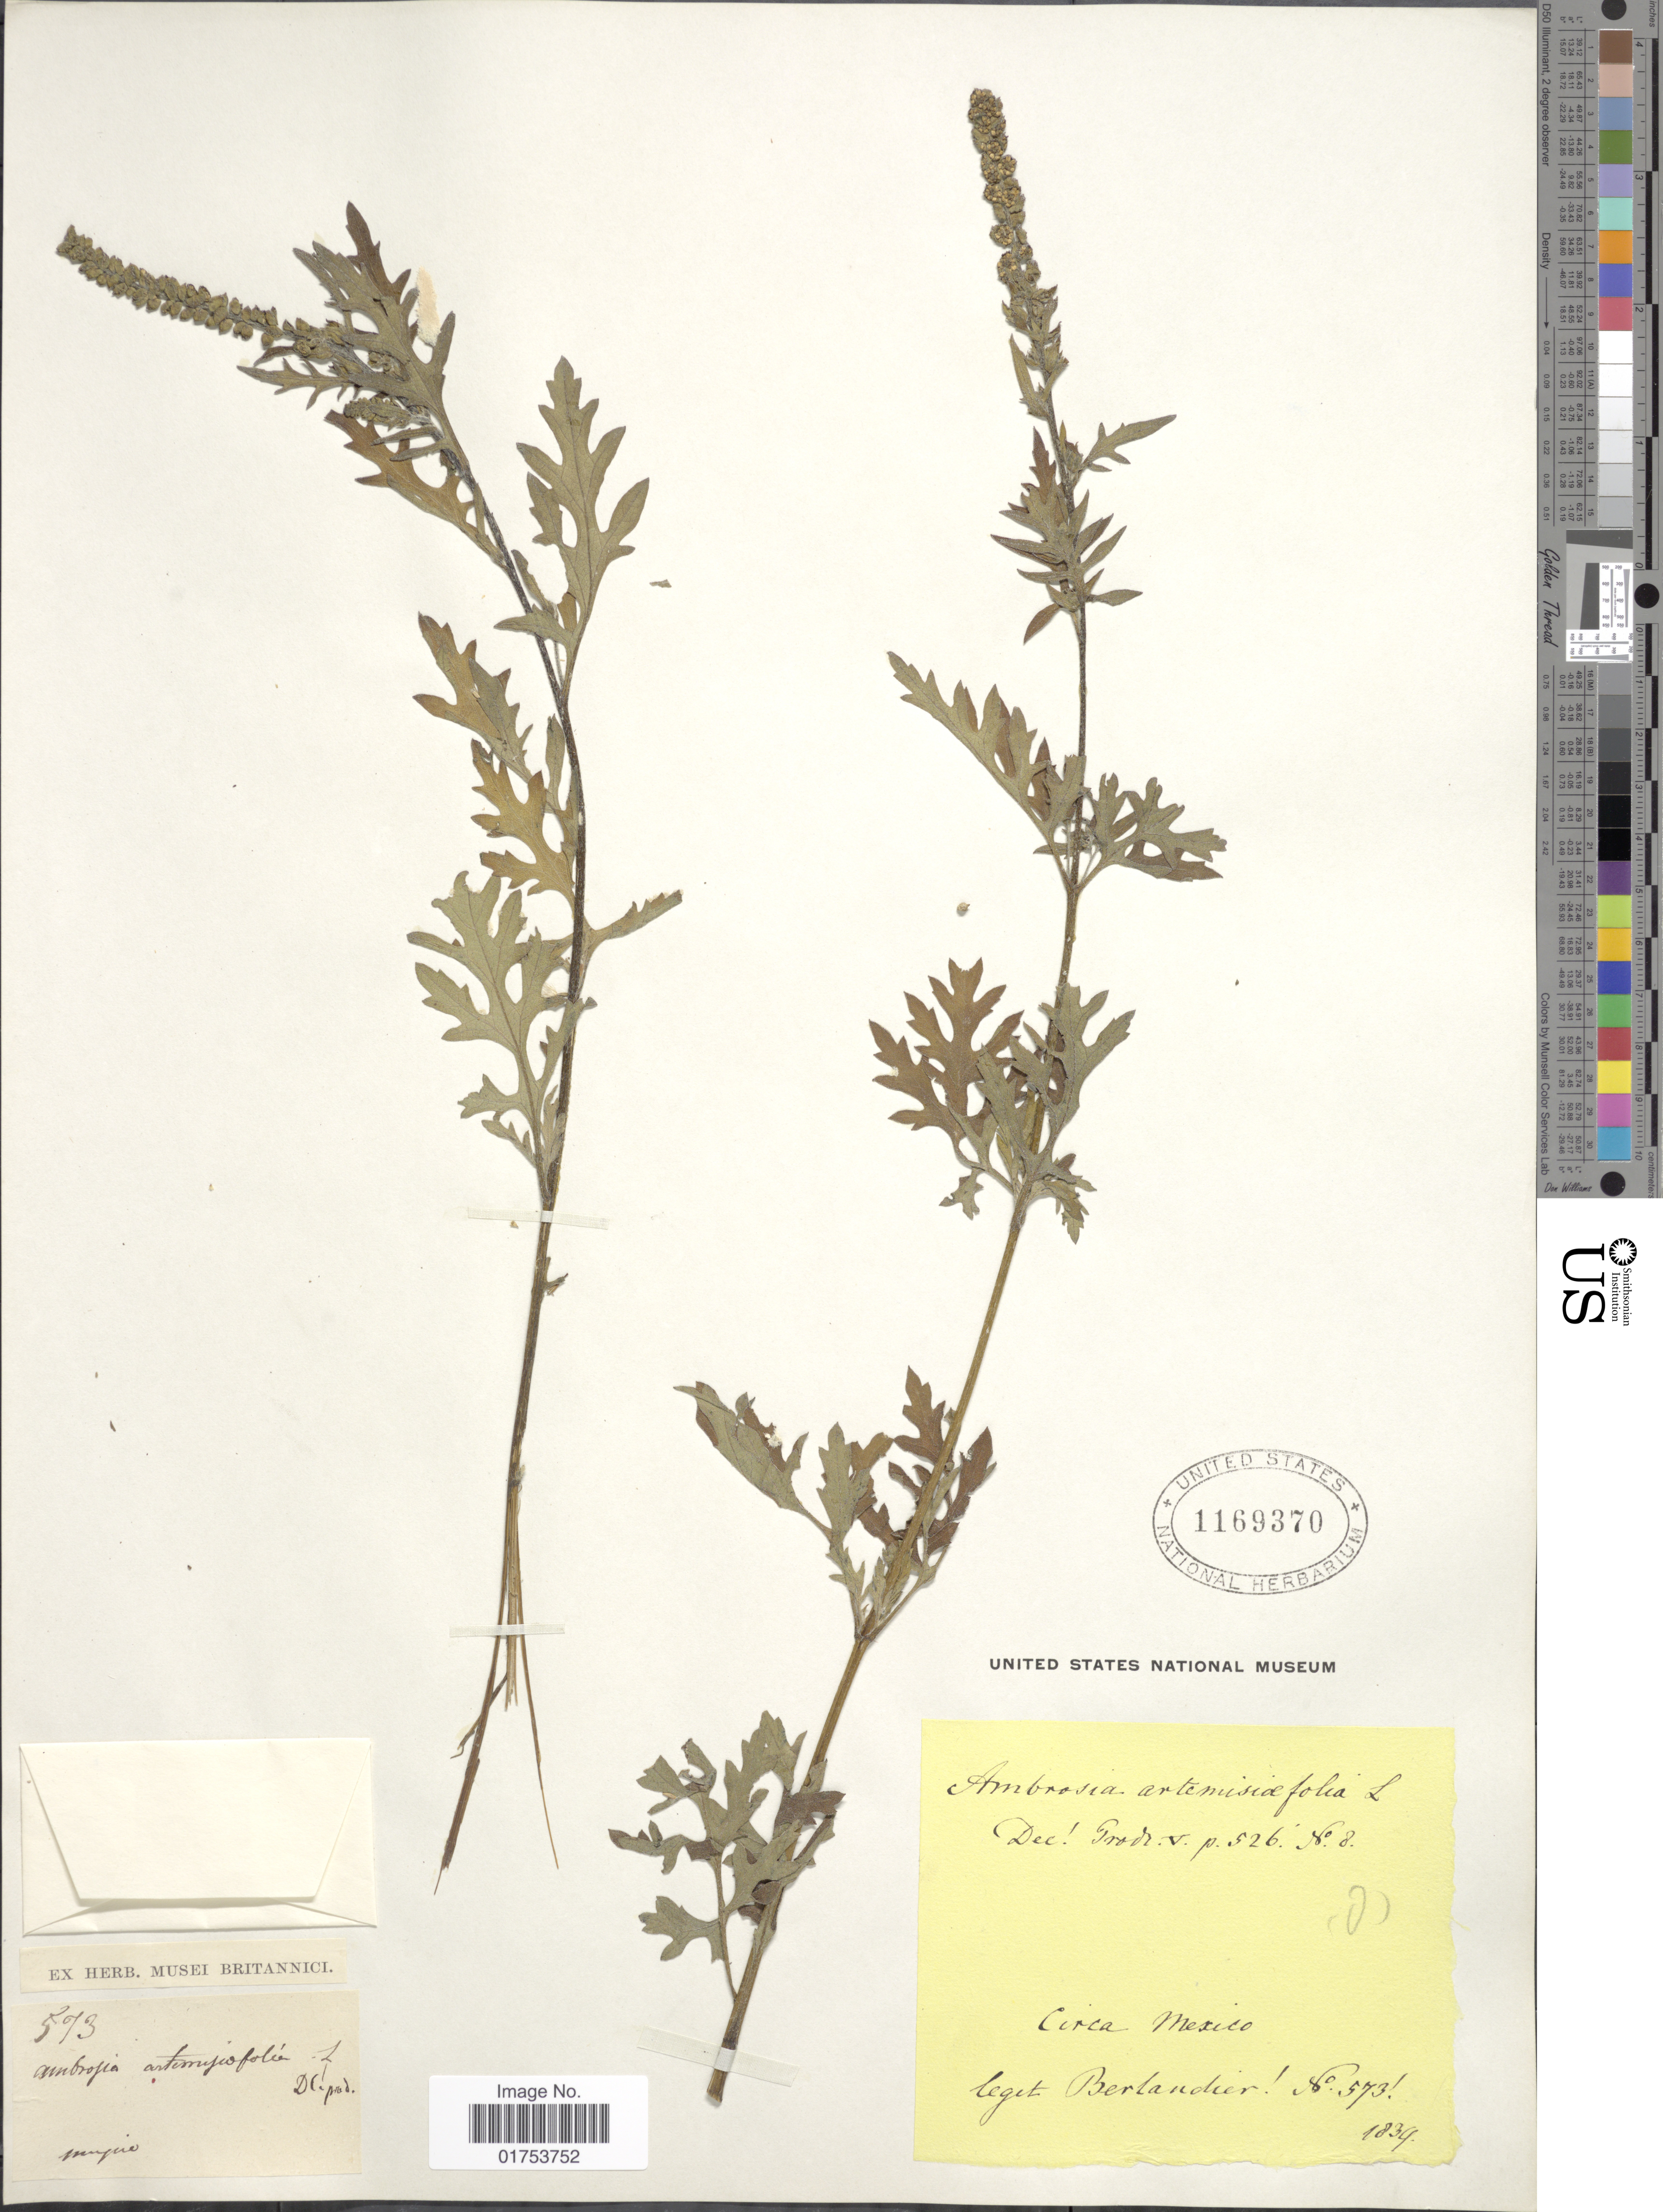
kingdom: Plantae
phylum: Tracheophyta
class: Magnoliopsida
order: Asterales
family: Asteraceae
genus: Ambrosia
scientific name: Ambrosia artemisiifolia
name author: L.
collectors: J. L. Berlandier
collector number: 573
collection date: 1839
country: Mexico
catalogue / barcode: US 1669370